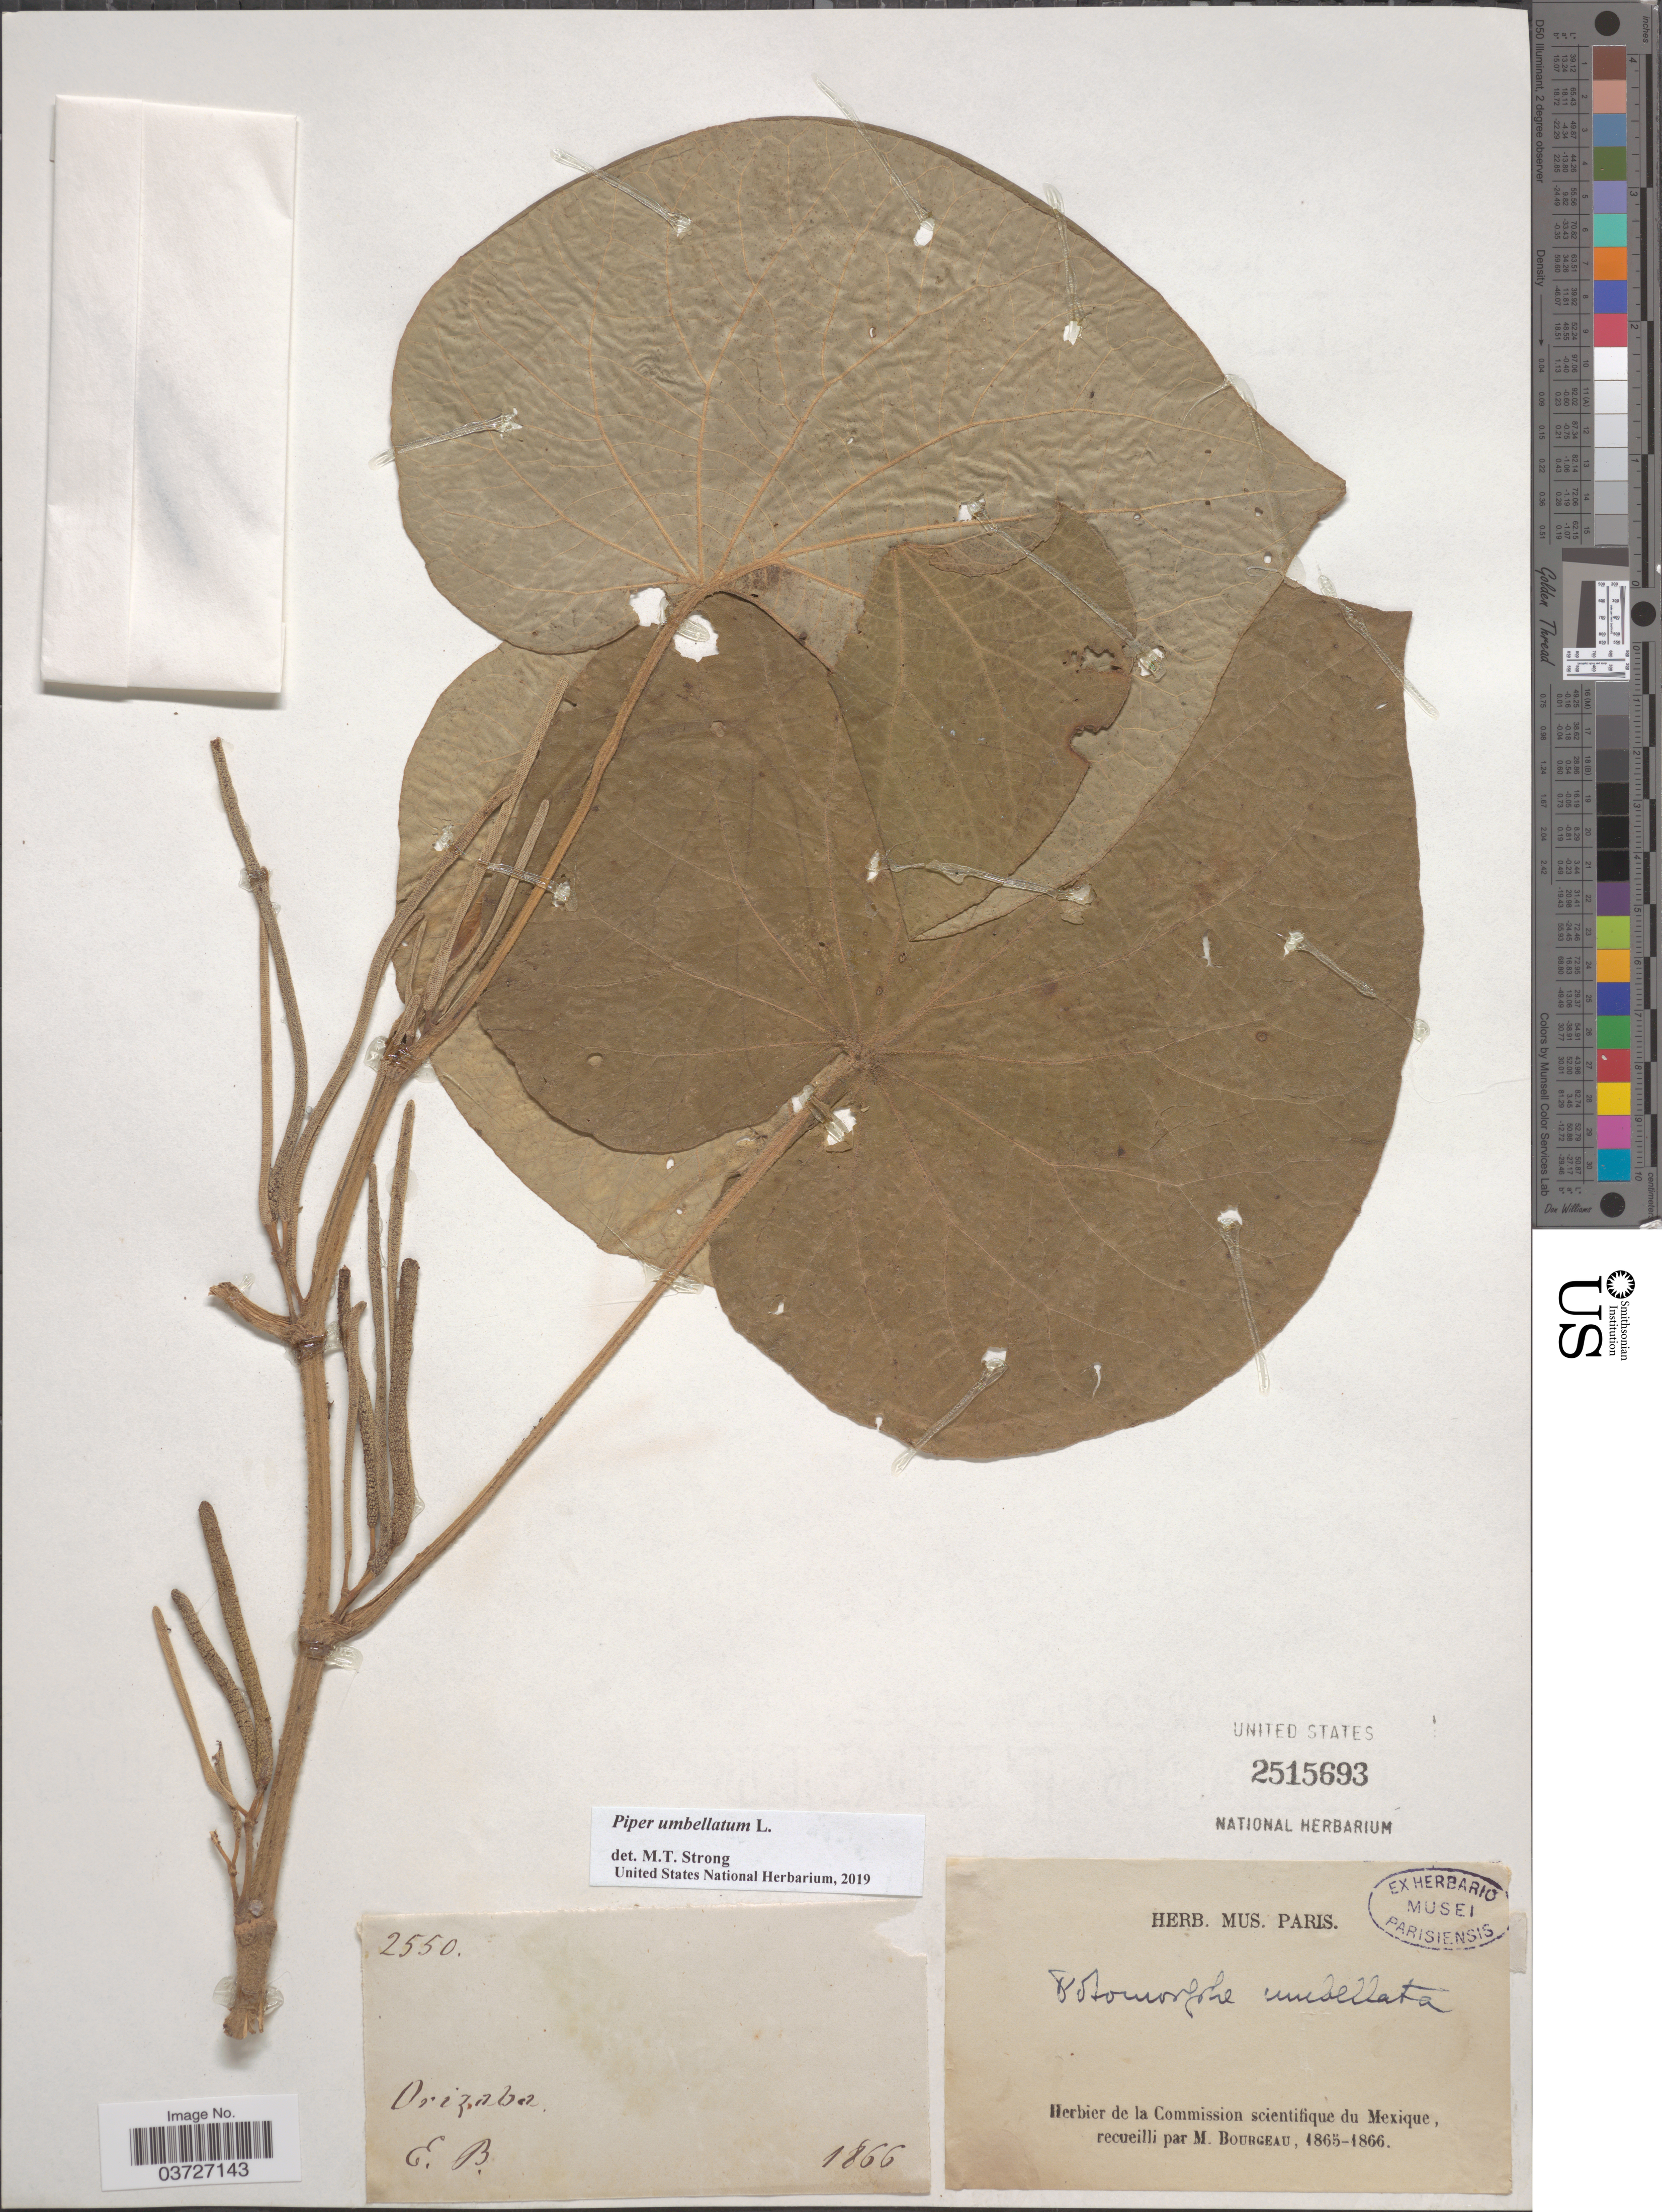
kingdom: Plantae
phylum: Tracheophyta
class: Magnoliopsida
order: Piperales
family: Piperaceae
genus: Piper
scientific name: Piper umbellatum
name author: L.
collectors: E. B.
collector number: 2550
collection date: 1866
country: Mexico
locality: Orizaba.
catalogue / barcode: US 2515693